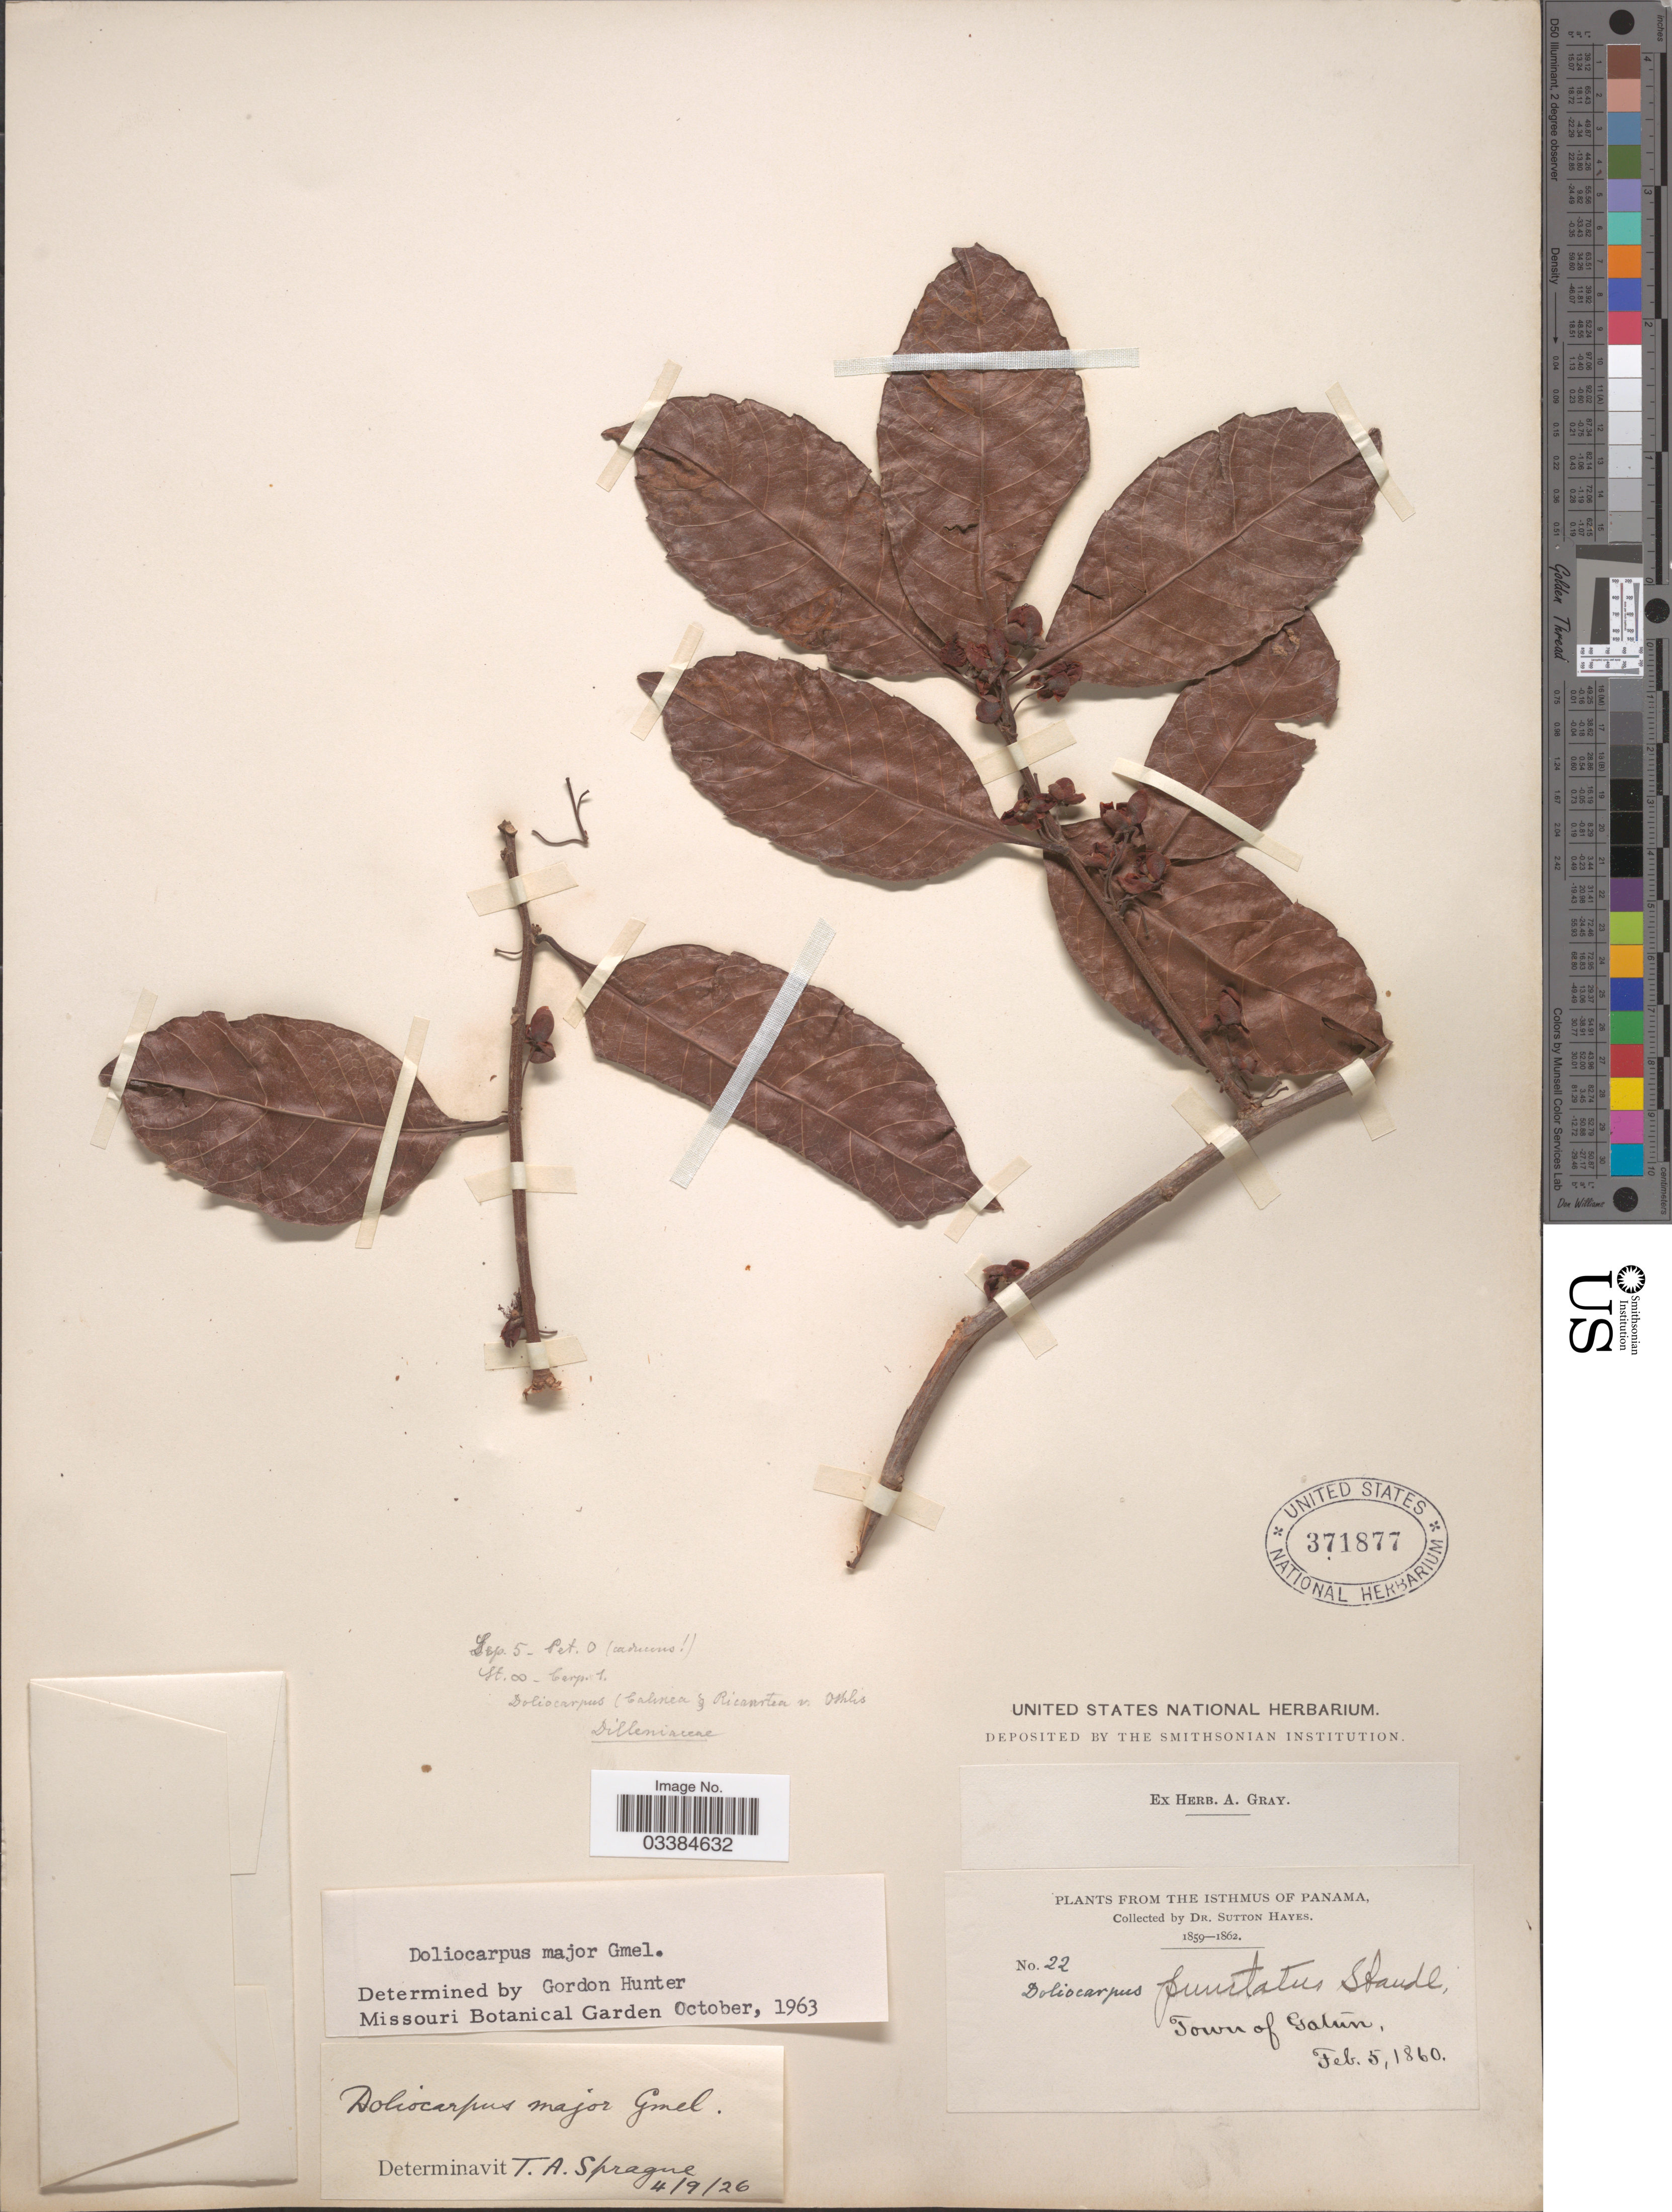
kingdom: Plantae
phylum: Tracheophyta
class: Magnoliopsida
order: Dilleniales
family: Dilleniaceae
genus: Doliocarpus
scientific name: Doliocarpus major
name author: J.F. Gmel.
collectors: S. Hayes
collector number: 22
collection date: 1860-02-05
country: Panama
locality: The Isthmus of Panama. Town of Gatun.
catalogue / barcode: US 371877